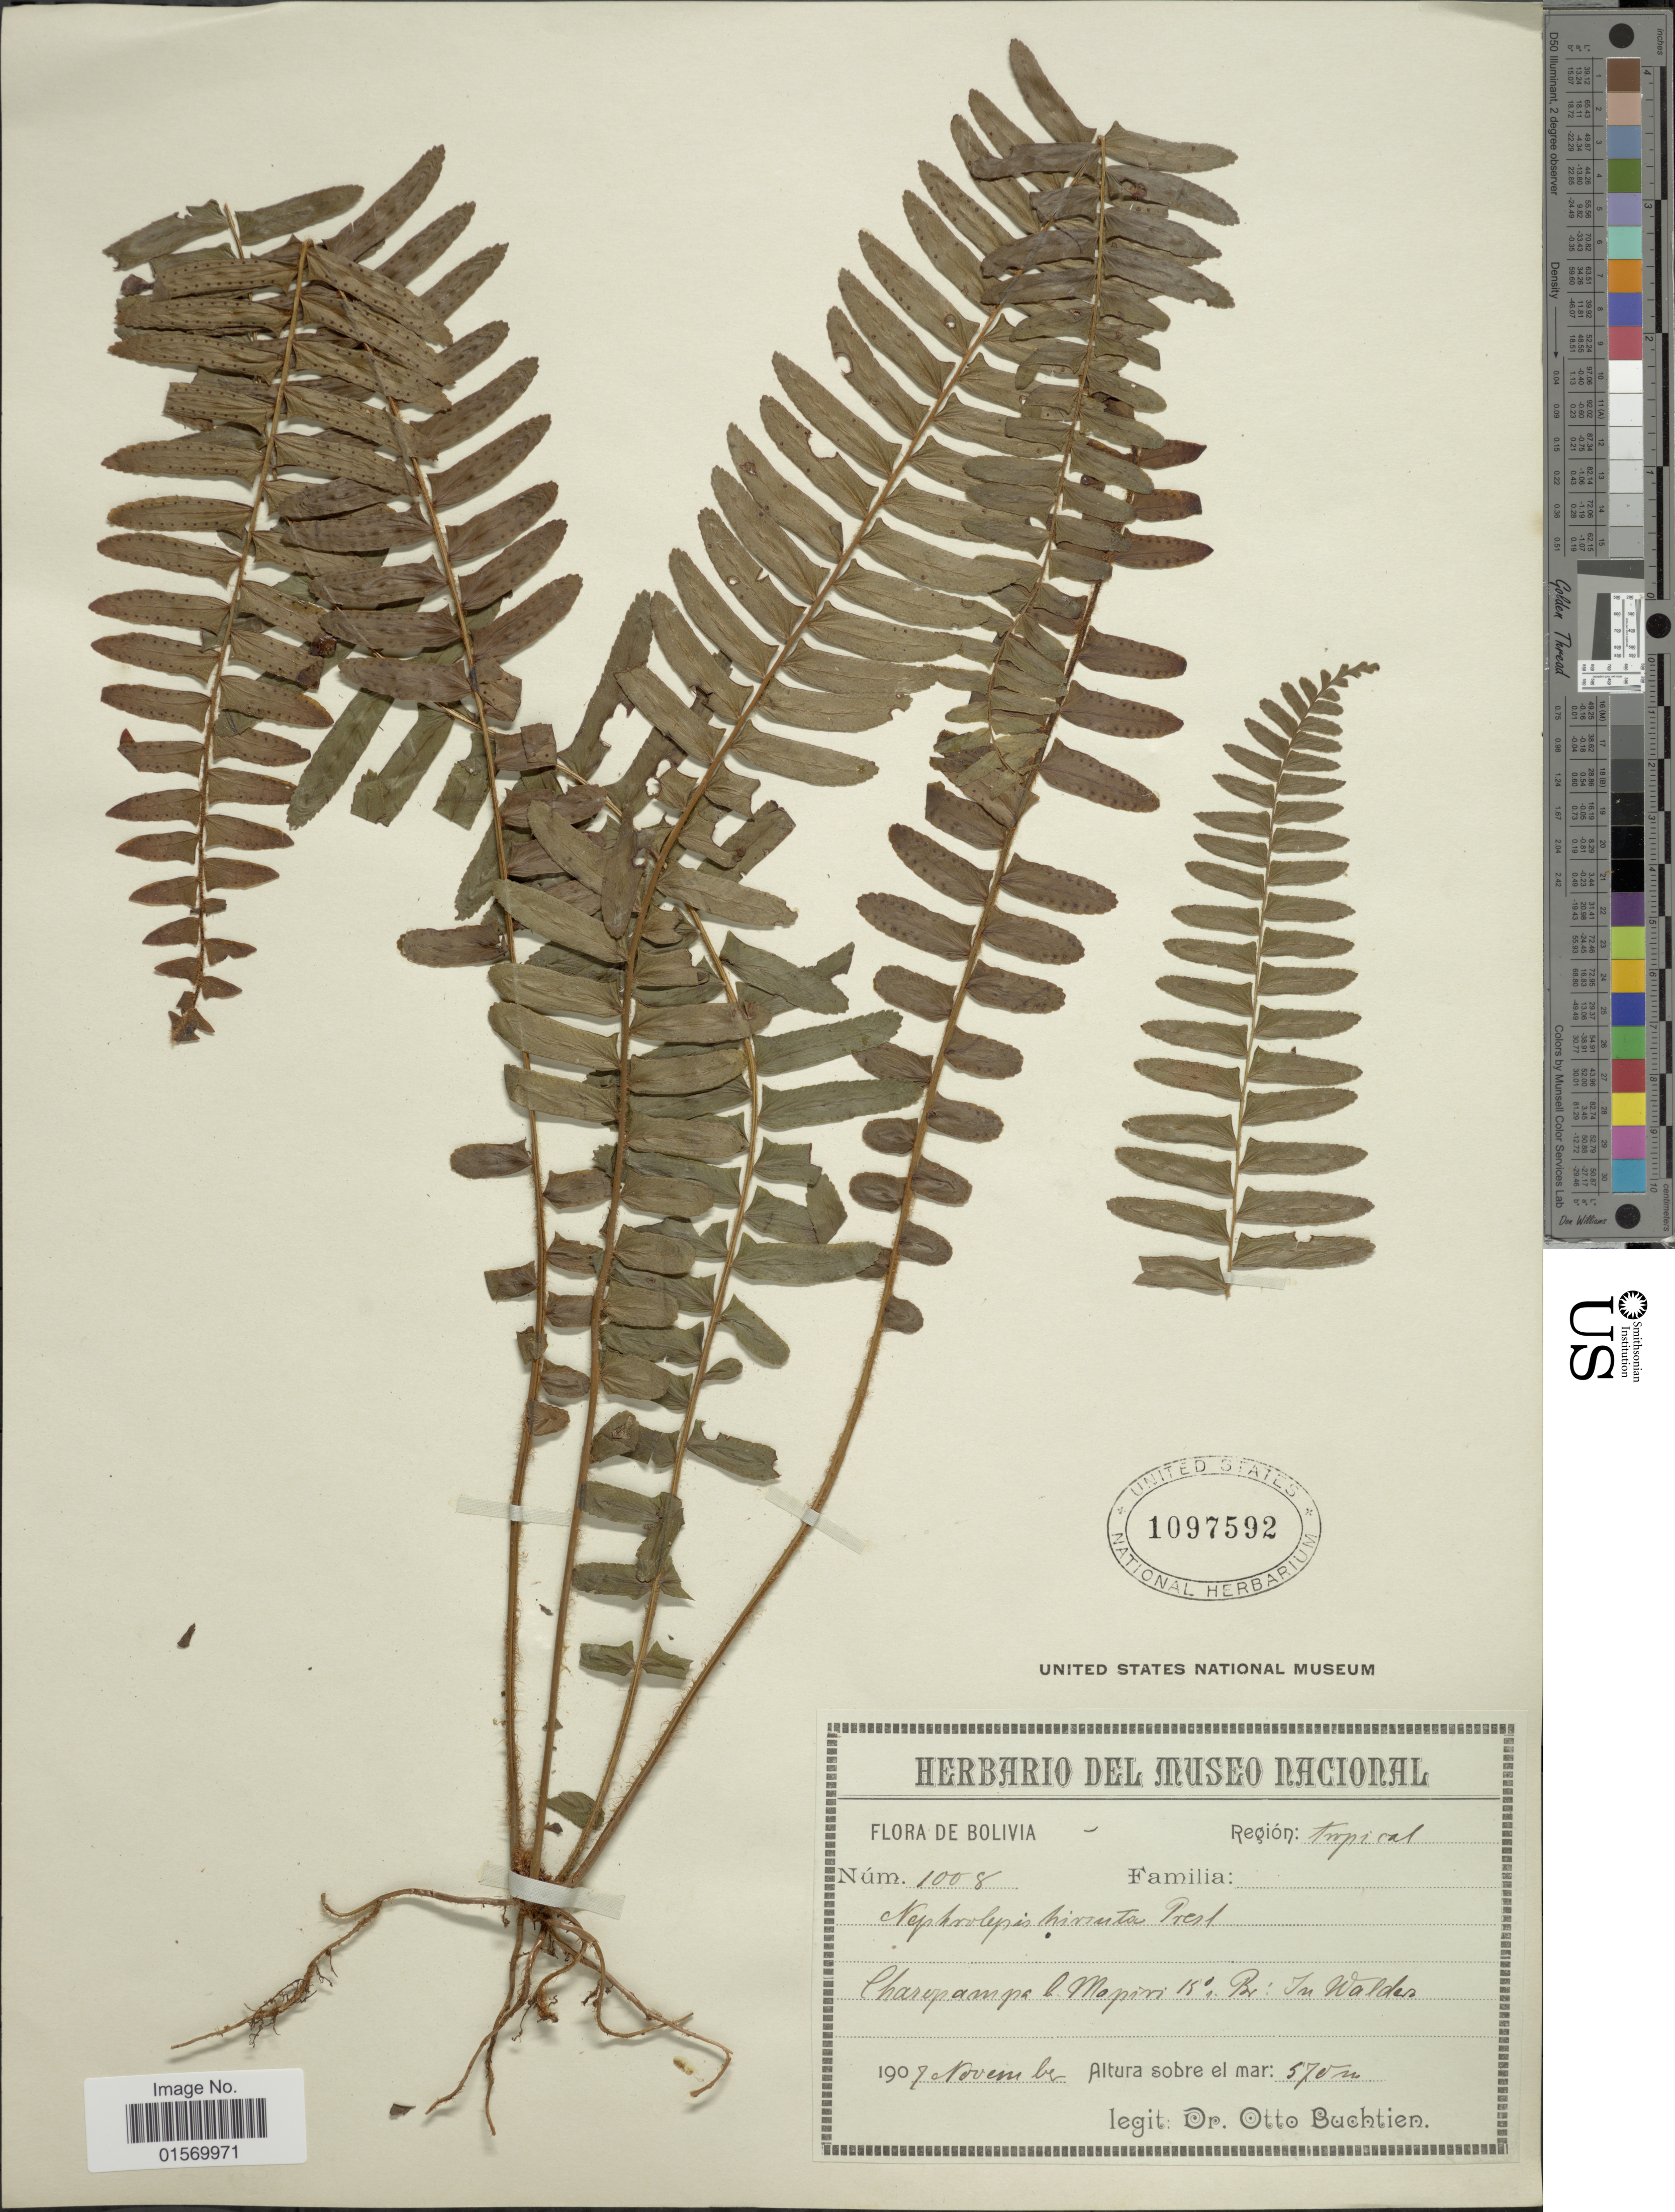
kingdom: Plantae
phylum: Tracheophyta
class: Polypodiopsida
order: Polypodiales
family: Nephrolepidaceae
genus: Nephrolepis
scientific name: Nephrolepis rivularis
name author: (Vahl) Mett. ex Krug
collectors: O. Buchtien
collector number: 1008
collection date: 1907-11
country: Bolivia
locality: Región: tropical. Charopampa l. Mapiri 15°, Br: In waldes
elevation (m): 570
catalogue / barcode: US 1097592